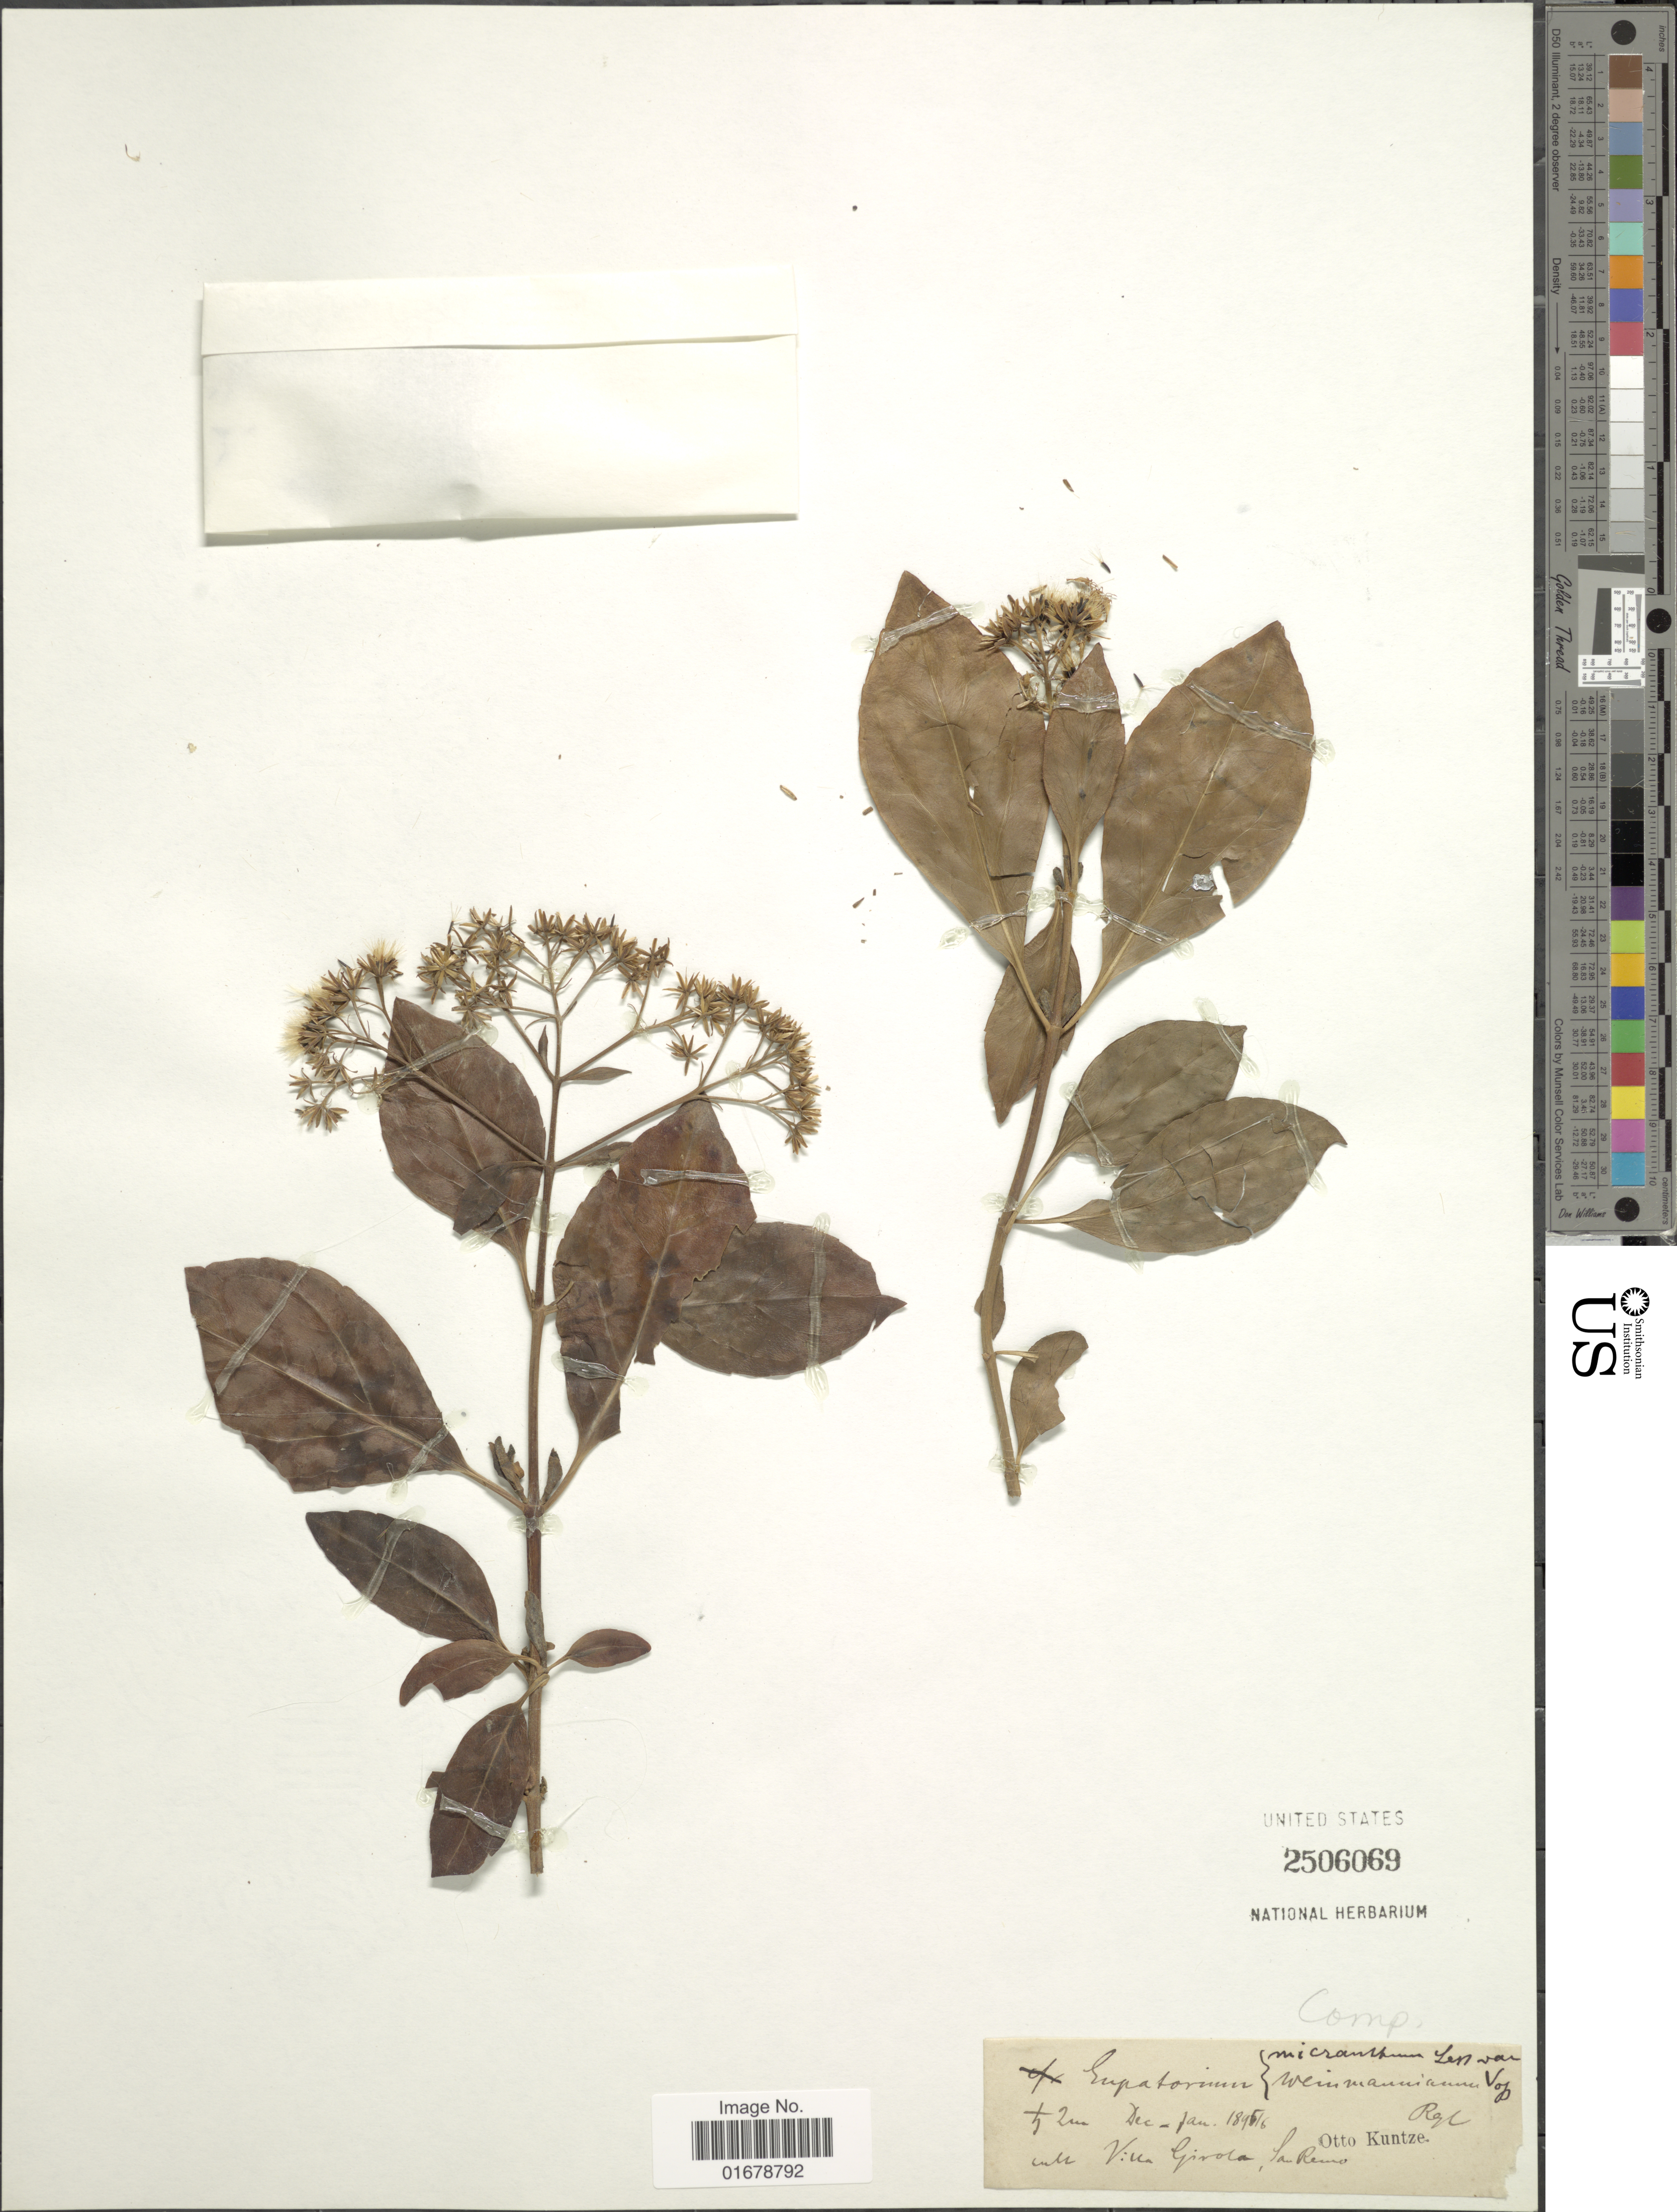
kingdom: Plantae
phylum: Tracheophyta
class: Magnoliopsida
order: Asterales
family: Asteraceae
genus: Ageratina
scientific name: Ageratina ligustrina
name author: (DC.) R.M. King & H. Rob.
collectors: C.E.O. Kuntze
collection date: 1895-12/1896-01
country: Italy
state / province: Liguria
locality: Villa Girola, San Remo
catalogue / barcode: US 2506069